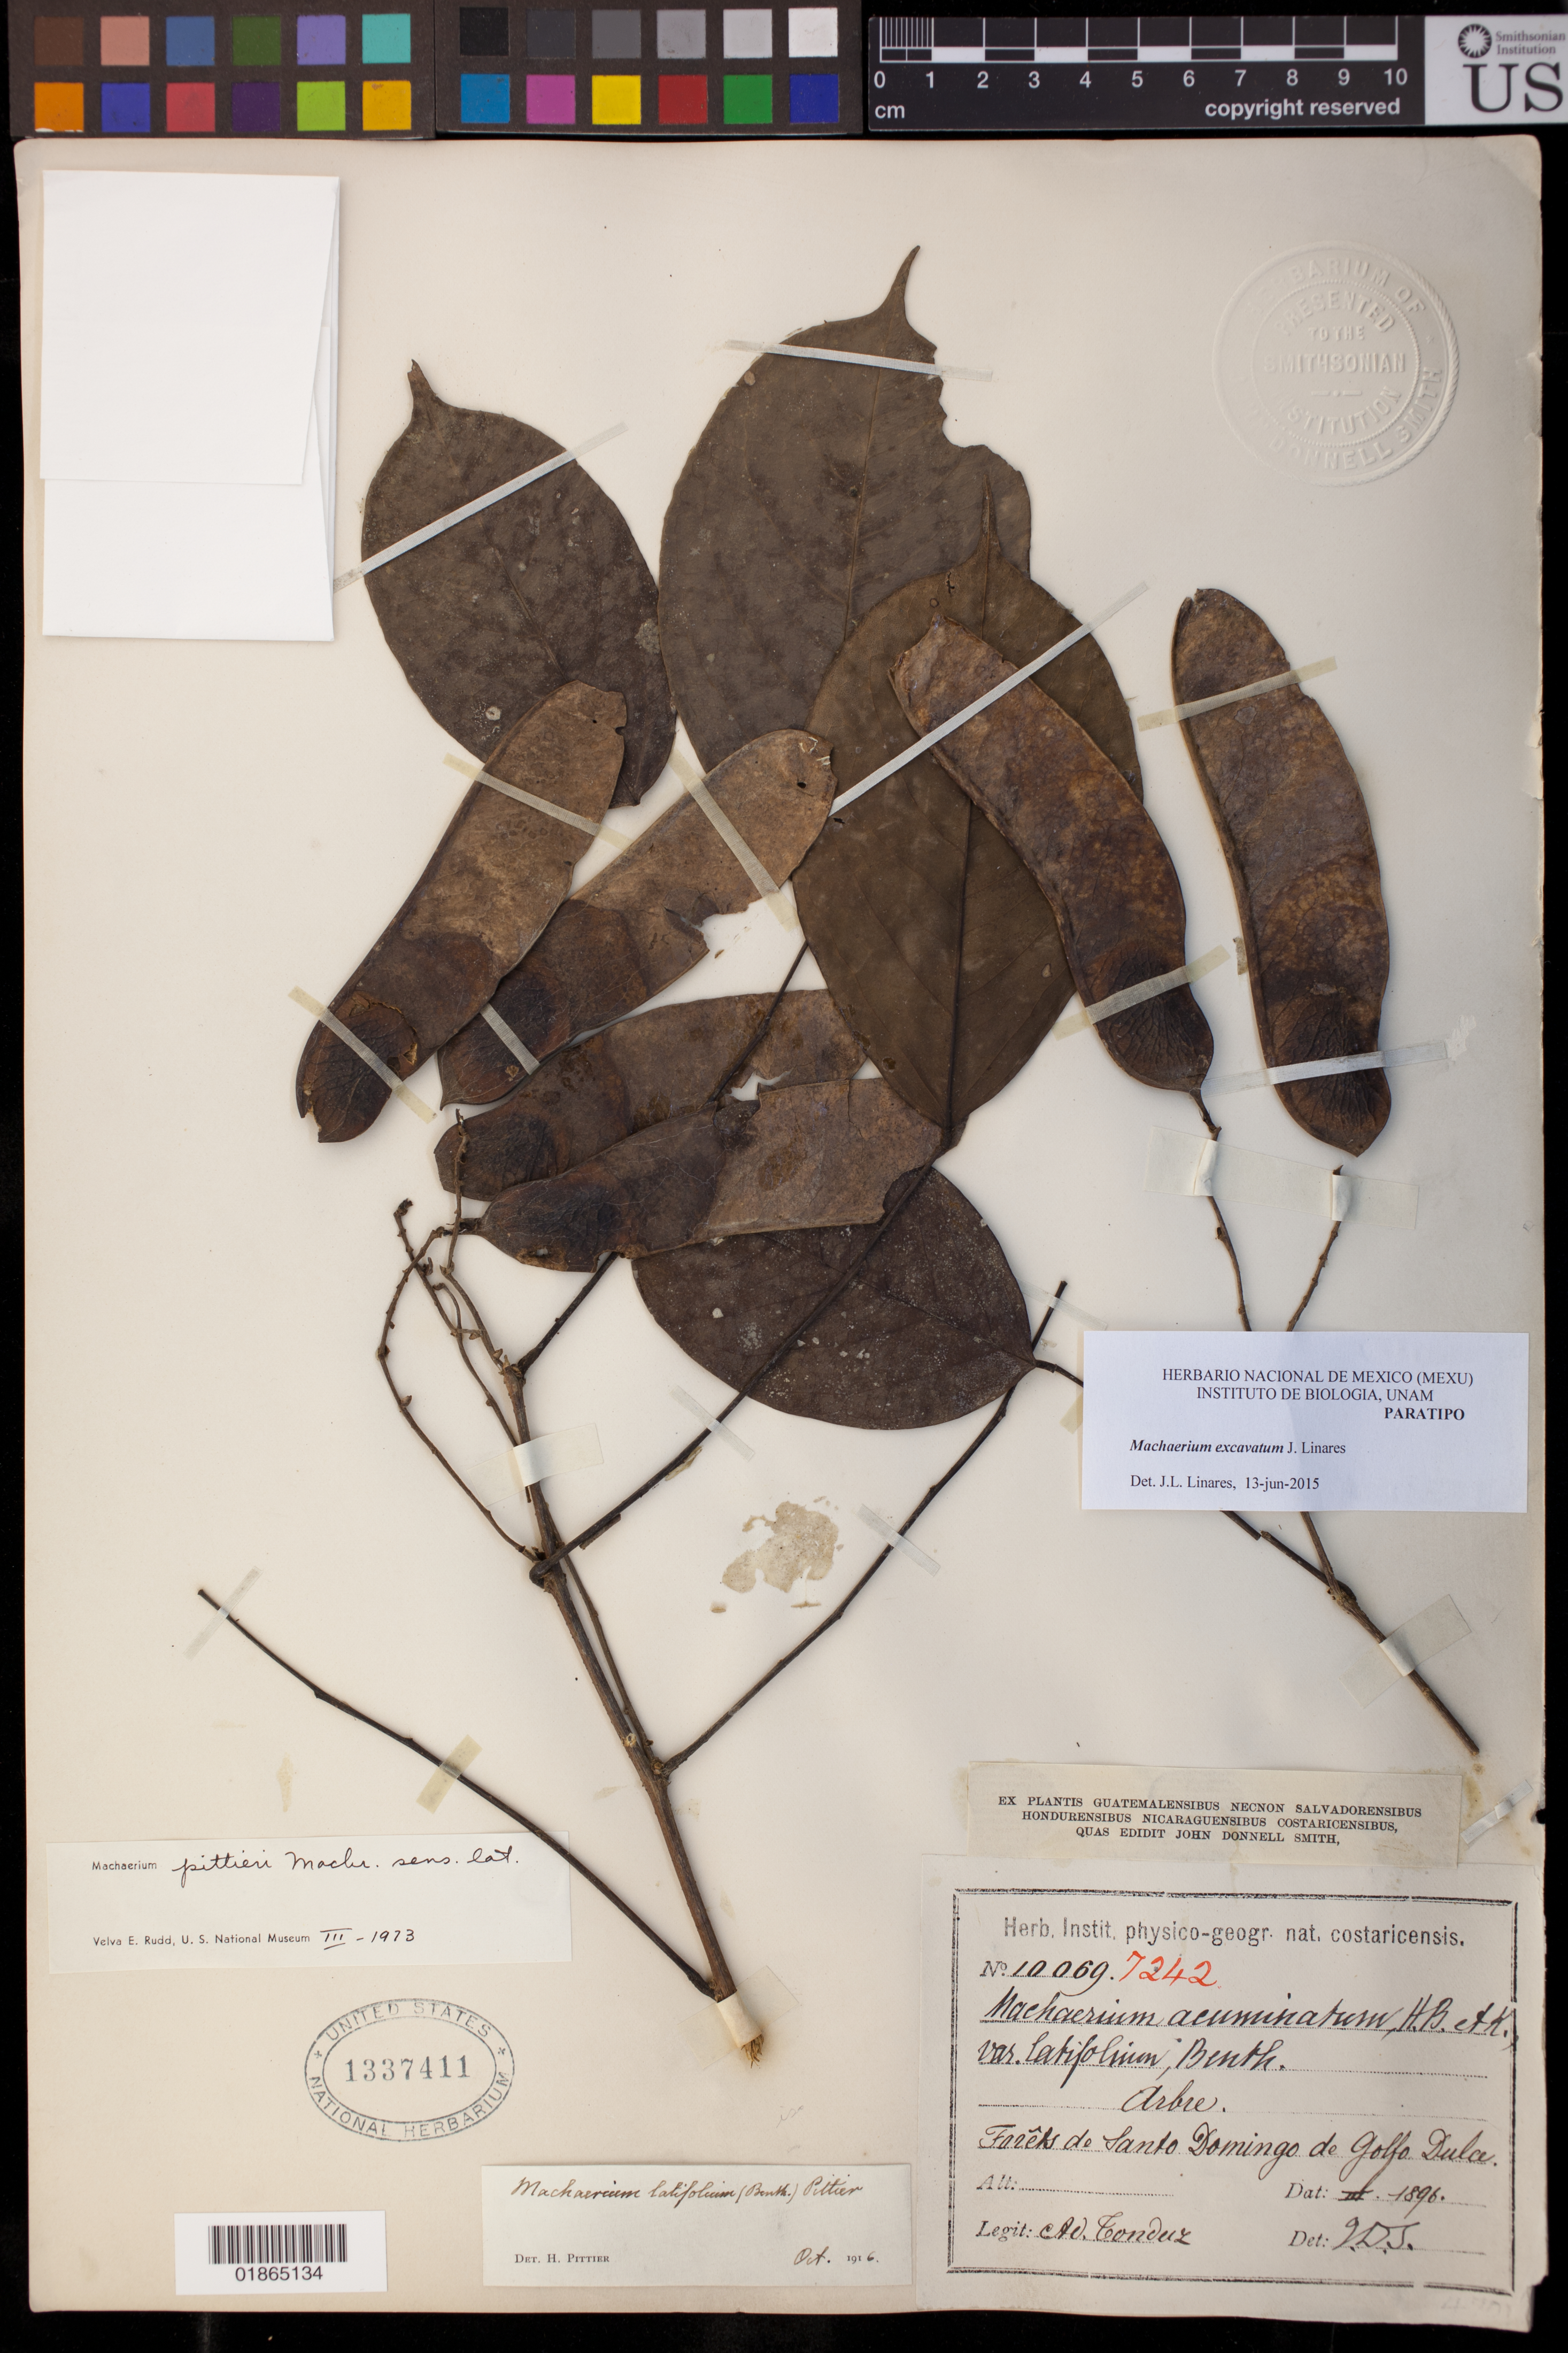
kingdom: Plantae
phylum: Tracheophyta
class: Magnoliopsida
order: Fabales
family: Fabaceae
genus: Machaerium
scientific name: Machaerium excavatum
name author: J. Linares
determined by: Linares, J. L., (MEXICO)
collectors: A. Tonduz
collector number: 10069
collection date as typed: III-1896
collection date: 1896-03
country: Costa Rica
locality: Forets de Santo Domingo de Golfo Dulce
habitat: Forets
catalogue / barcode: US 1337411